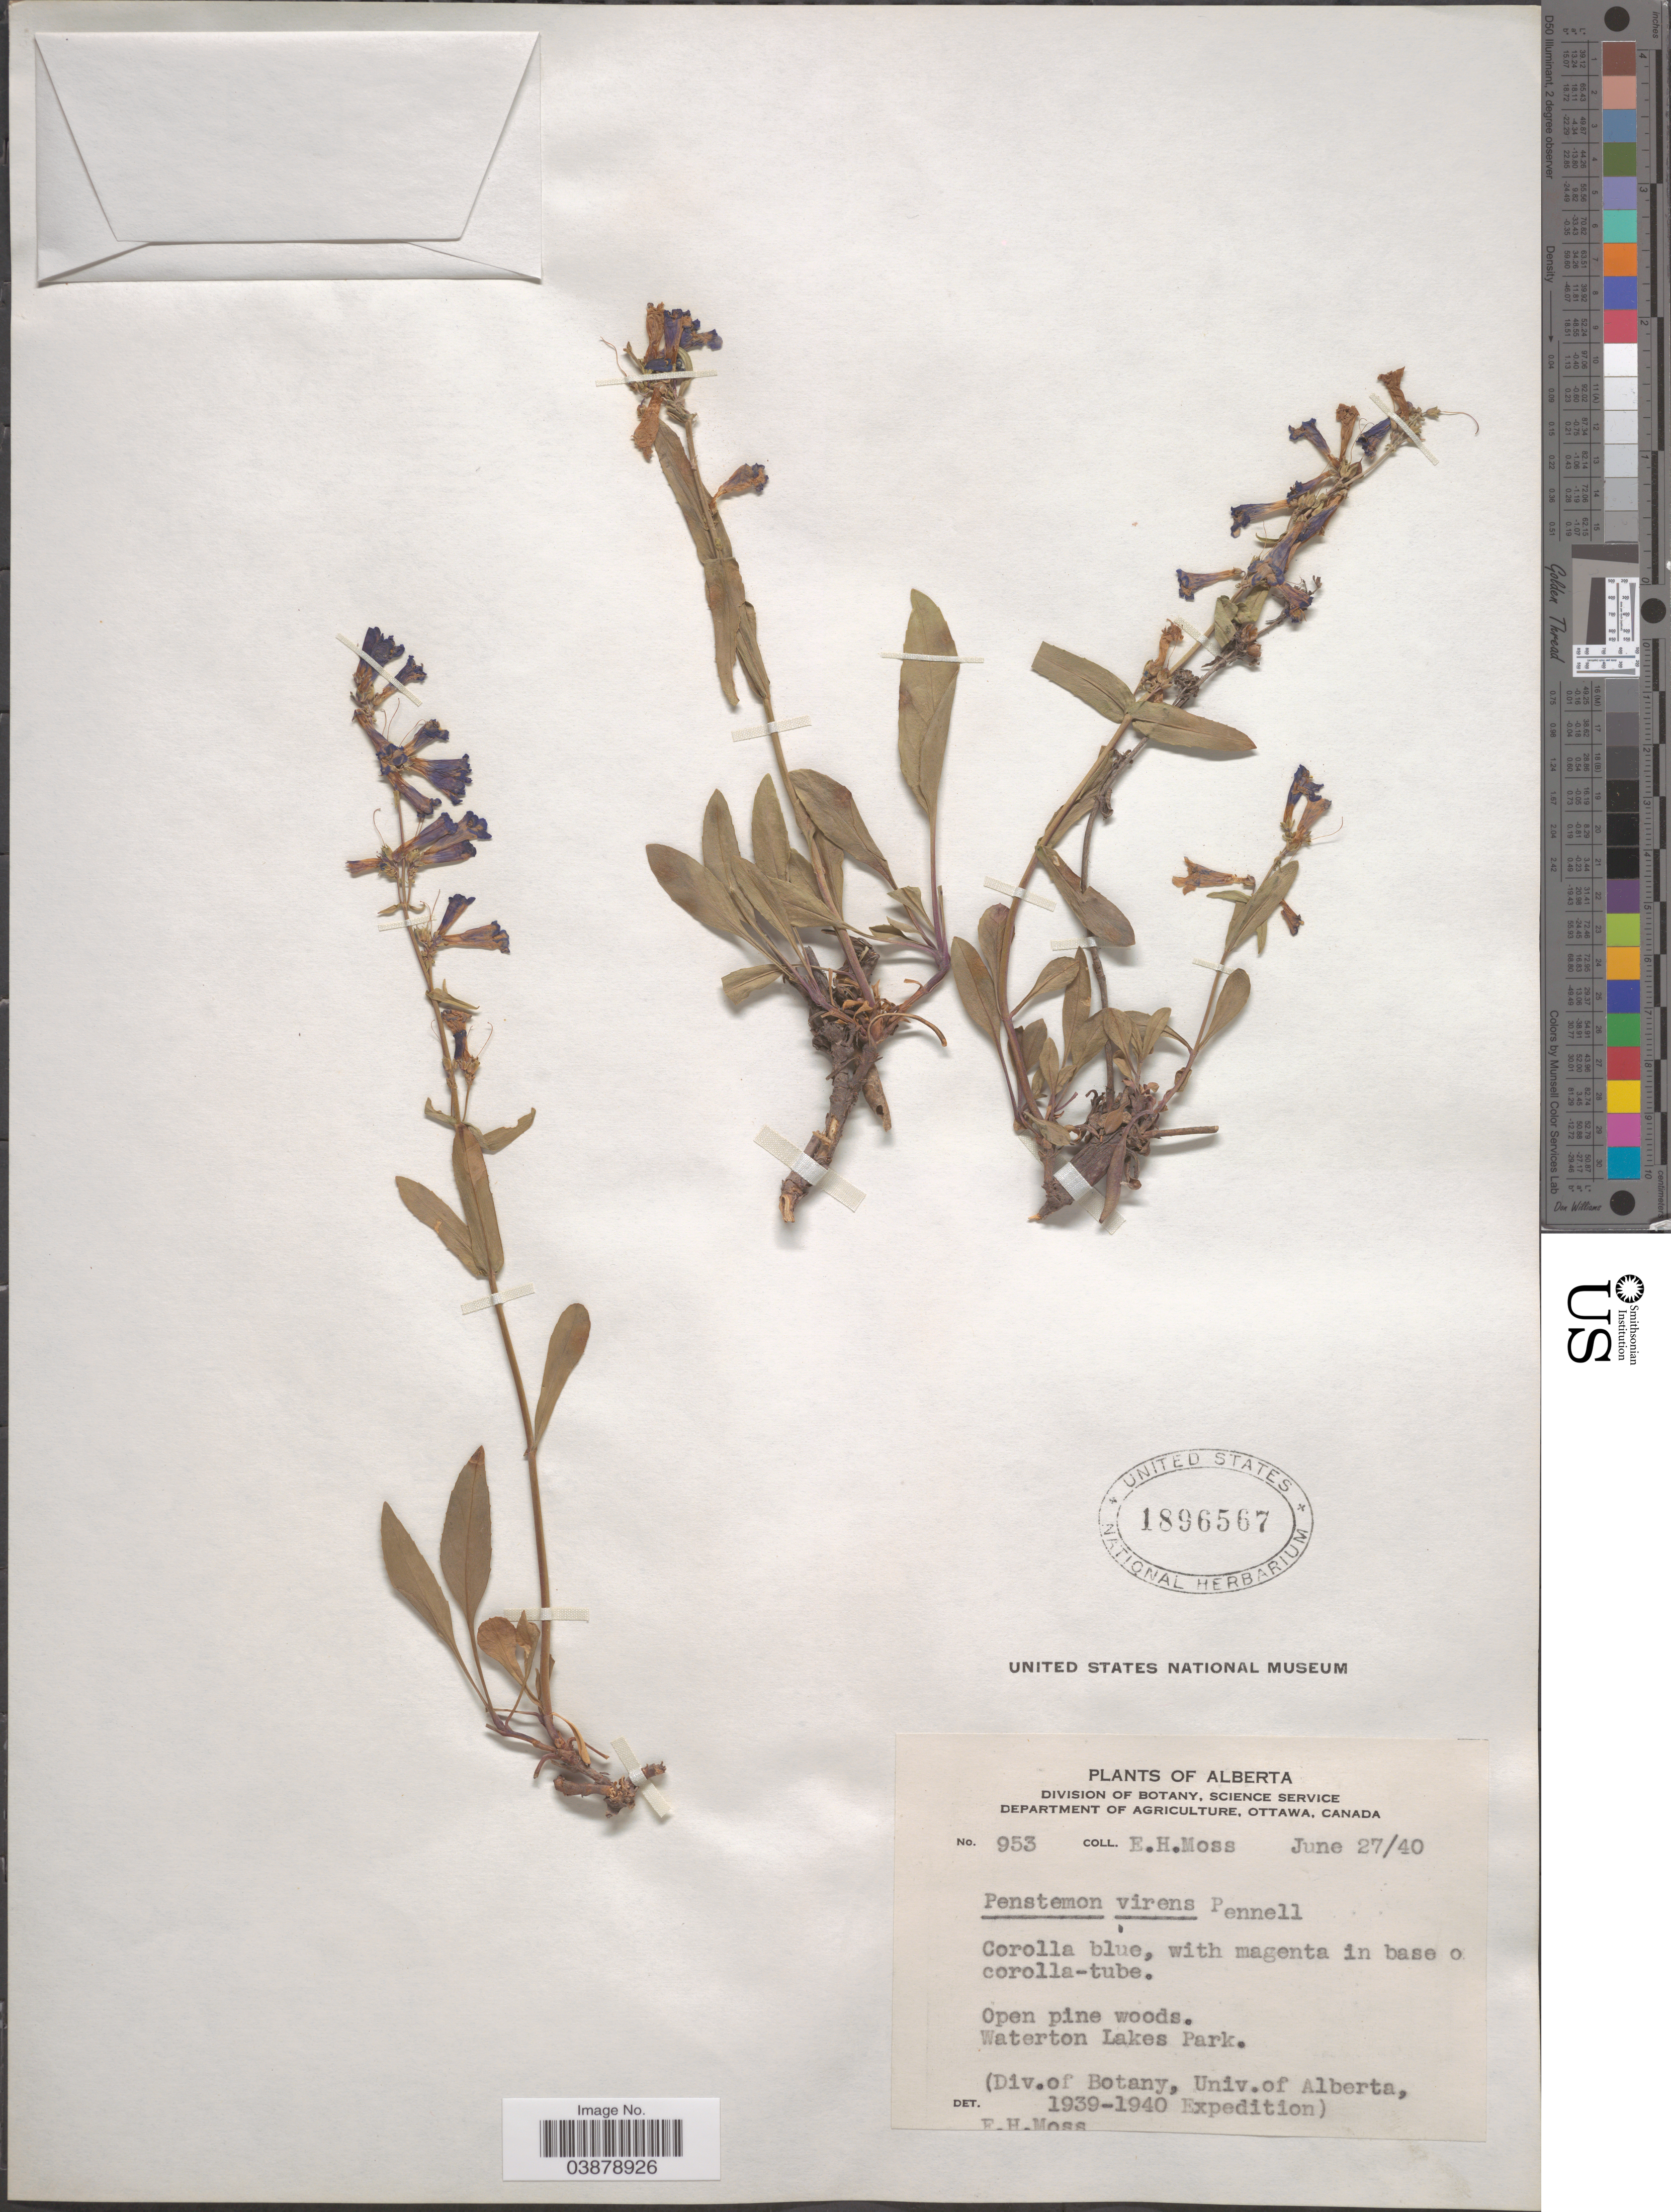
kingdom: Plantae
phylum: Tracheophyta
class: Magnoliopsida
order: Lamiales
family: Plantaginaceae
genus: Penstemon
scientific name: Penstemon virens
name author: Pennell ex Rydb.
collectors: E. Moss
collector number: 953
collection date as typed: Transcribed d/m/y: 27/6/40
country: Canada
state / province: Alberta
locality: Open pine woods. Waterton Lakes Park.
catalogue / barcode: US 1896567